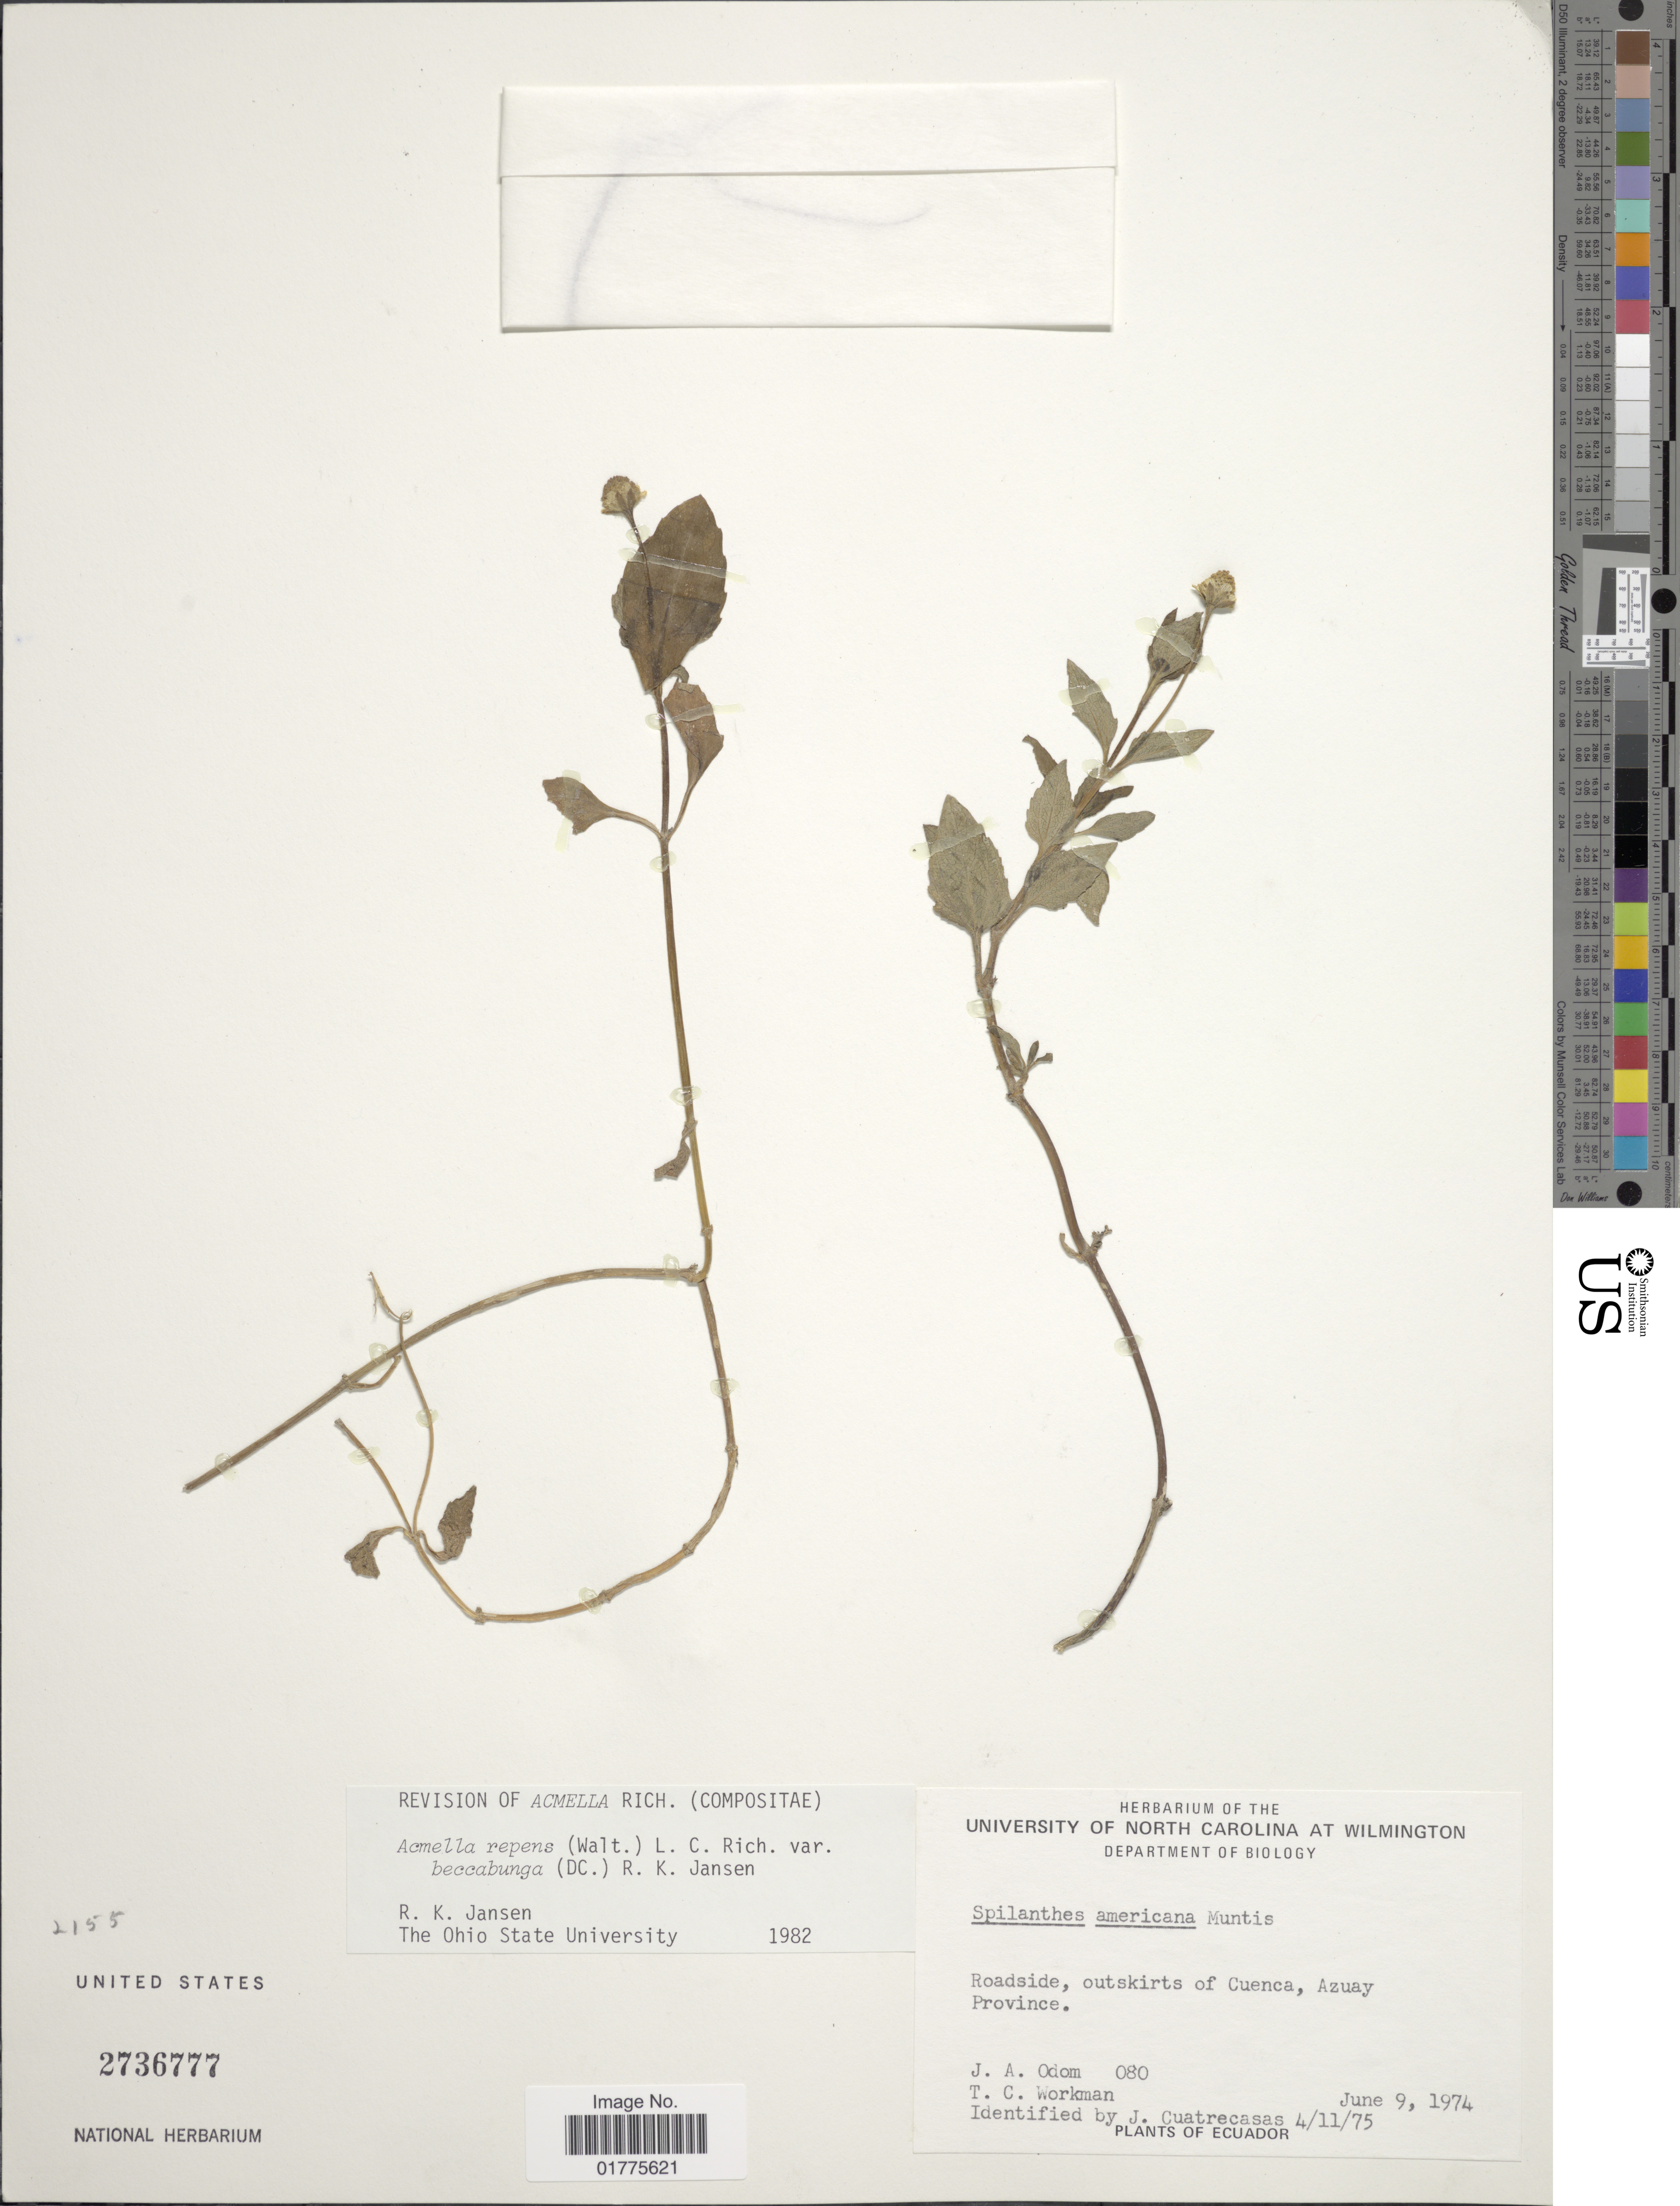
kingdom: Plantae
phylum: Tracheophyta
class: Magnoliopsida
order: Asterales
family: Asteraceae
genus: Acmella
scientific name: Acmella repens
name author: (Walter) Rich.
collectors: J. Odom & T. Workman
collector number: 080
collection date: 1974-06-09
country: Ecuador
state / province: Azuay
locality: Roadside, outskirts of Cuenca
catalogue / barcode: US 2736777